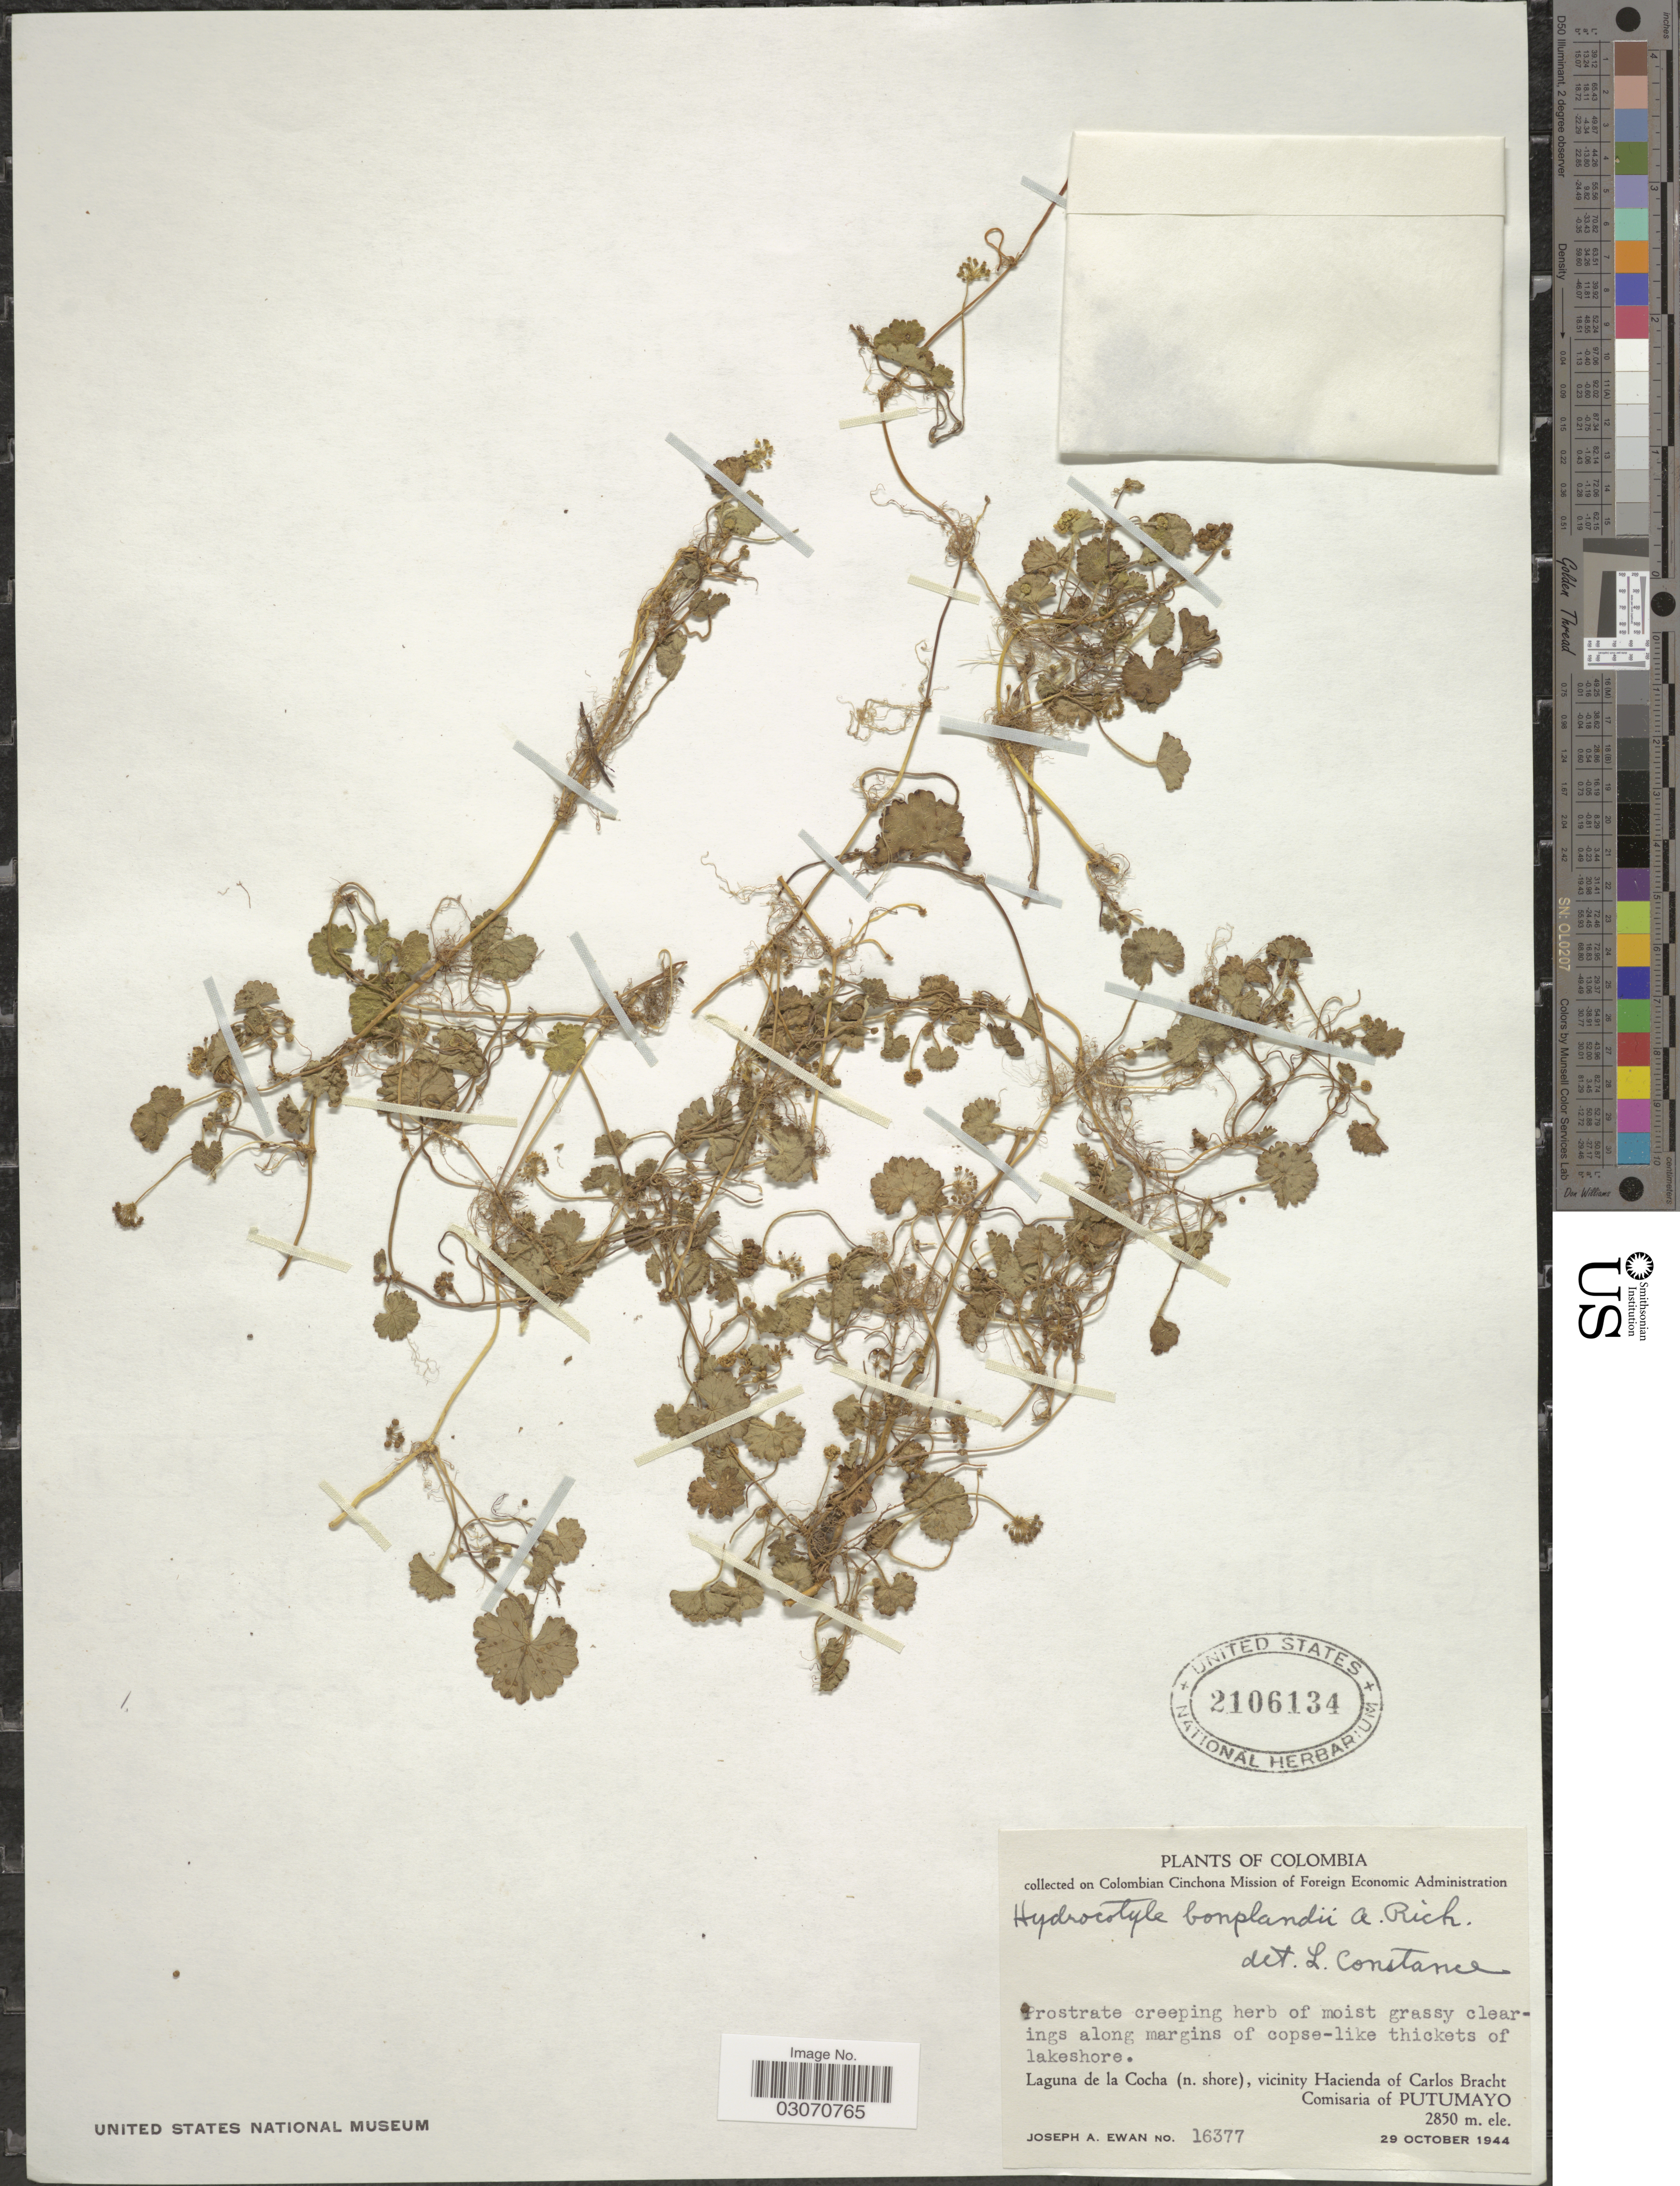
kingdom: Plantae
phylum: Tracheophyta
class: Magnoliopsida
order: Apiales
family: Araliaceae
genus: Hydrocotyle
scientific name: Hydrocotyle bonplandii var. bonplandii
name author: A. Rich.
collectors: J. A. Ewan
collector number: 16377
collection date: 1944-10-29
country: Colombia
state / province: Putumayo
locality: Laguna de la Cocha (n. shore), vicinity Hacienda of Carlos Bracht Comisaria of Putumayo.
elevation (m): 2850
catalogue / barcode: US 2106134